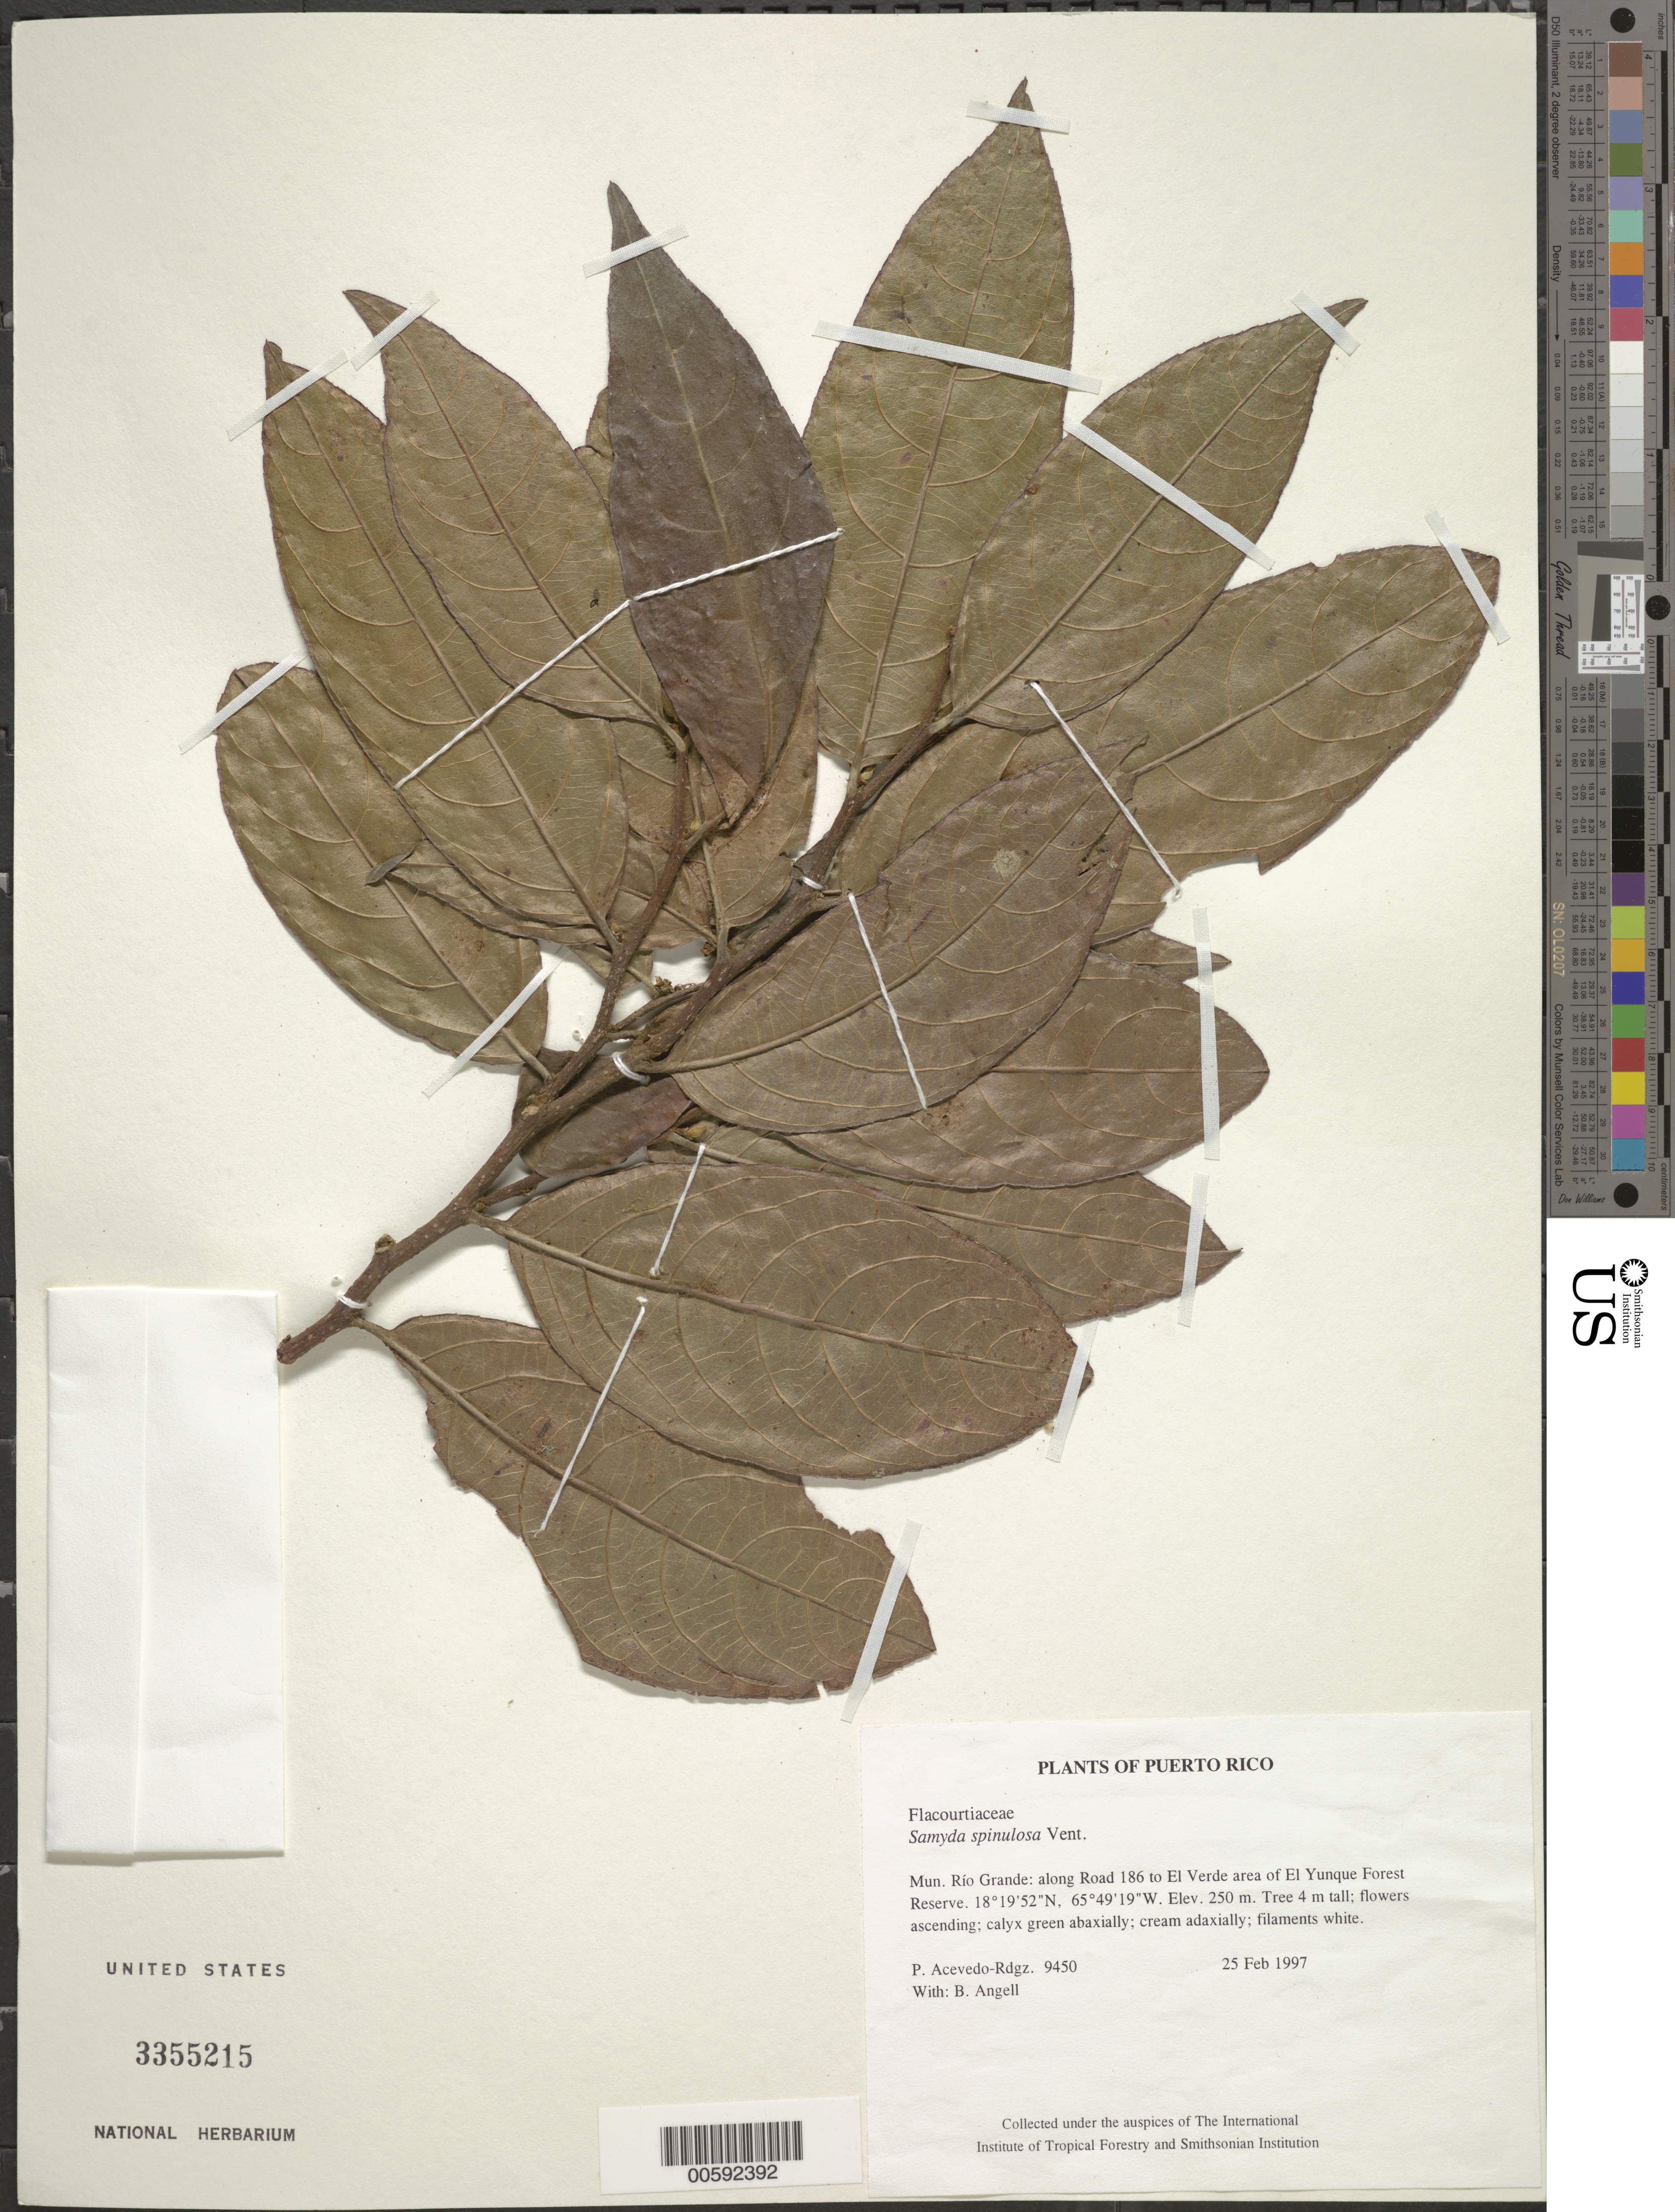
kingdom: Plantae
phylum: Tracheophyta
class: Magnoliopsida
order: Malpighiales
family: Salicaceae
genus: Casearia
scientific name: Casearia spinulosa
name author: (Vent.) T. Samar. & M.H. Alford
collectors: P. Acevedo-Rodr. & Bobbi Angell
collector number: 9450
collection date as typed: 25 Feb 1997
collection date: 1997-02-25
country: Puerto Rico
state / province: Río Grande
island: Puerto Rico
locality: Río Grande: along Road 186 to El Verde area of El Yunque Forest Reserve.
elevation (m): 250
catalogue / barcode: US 3355215